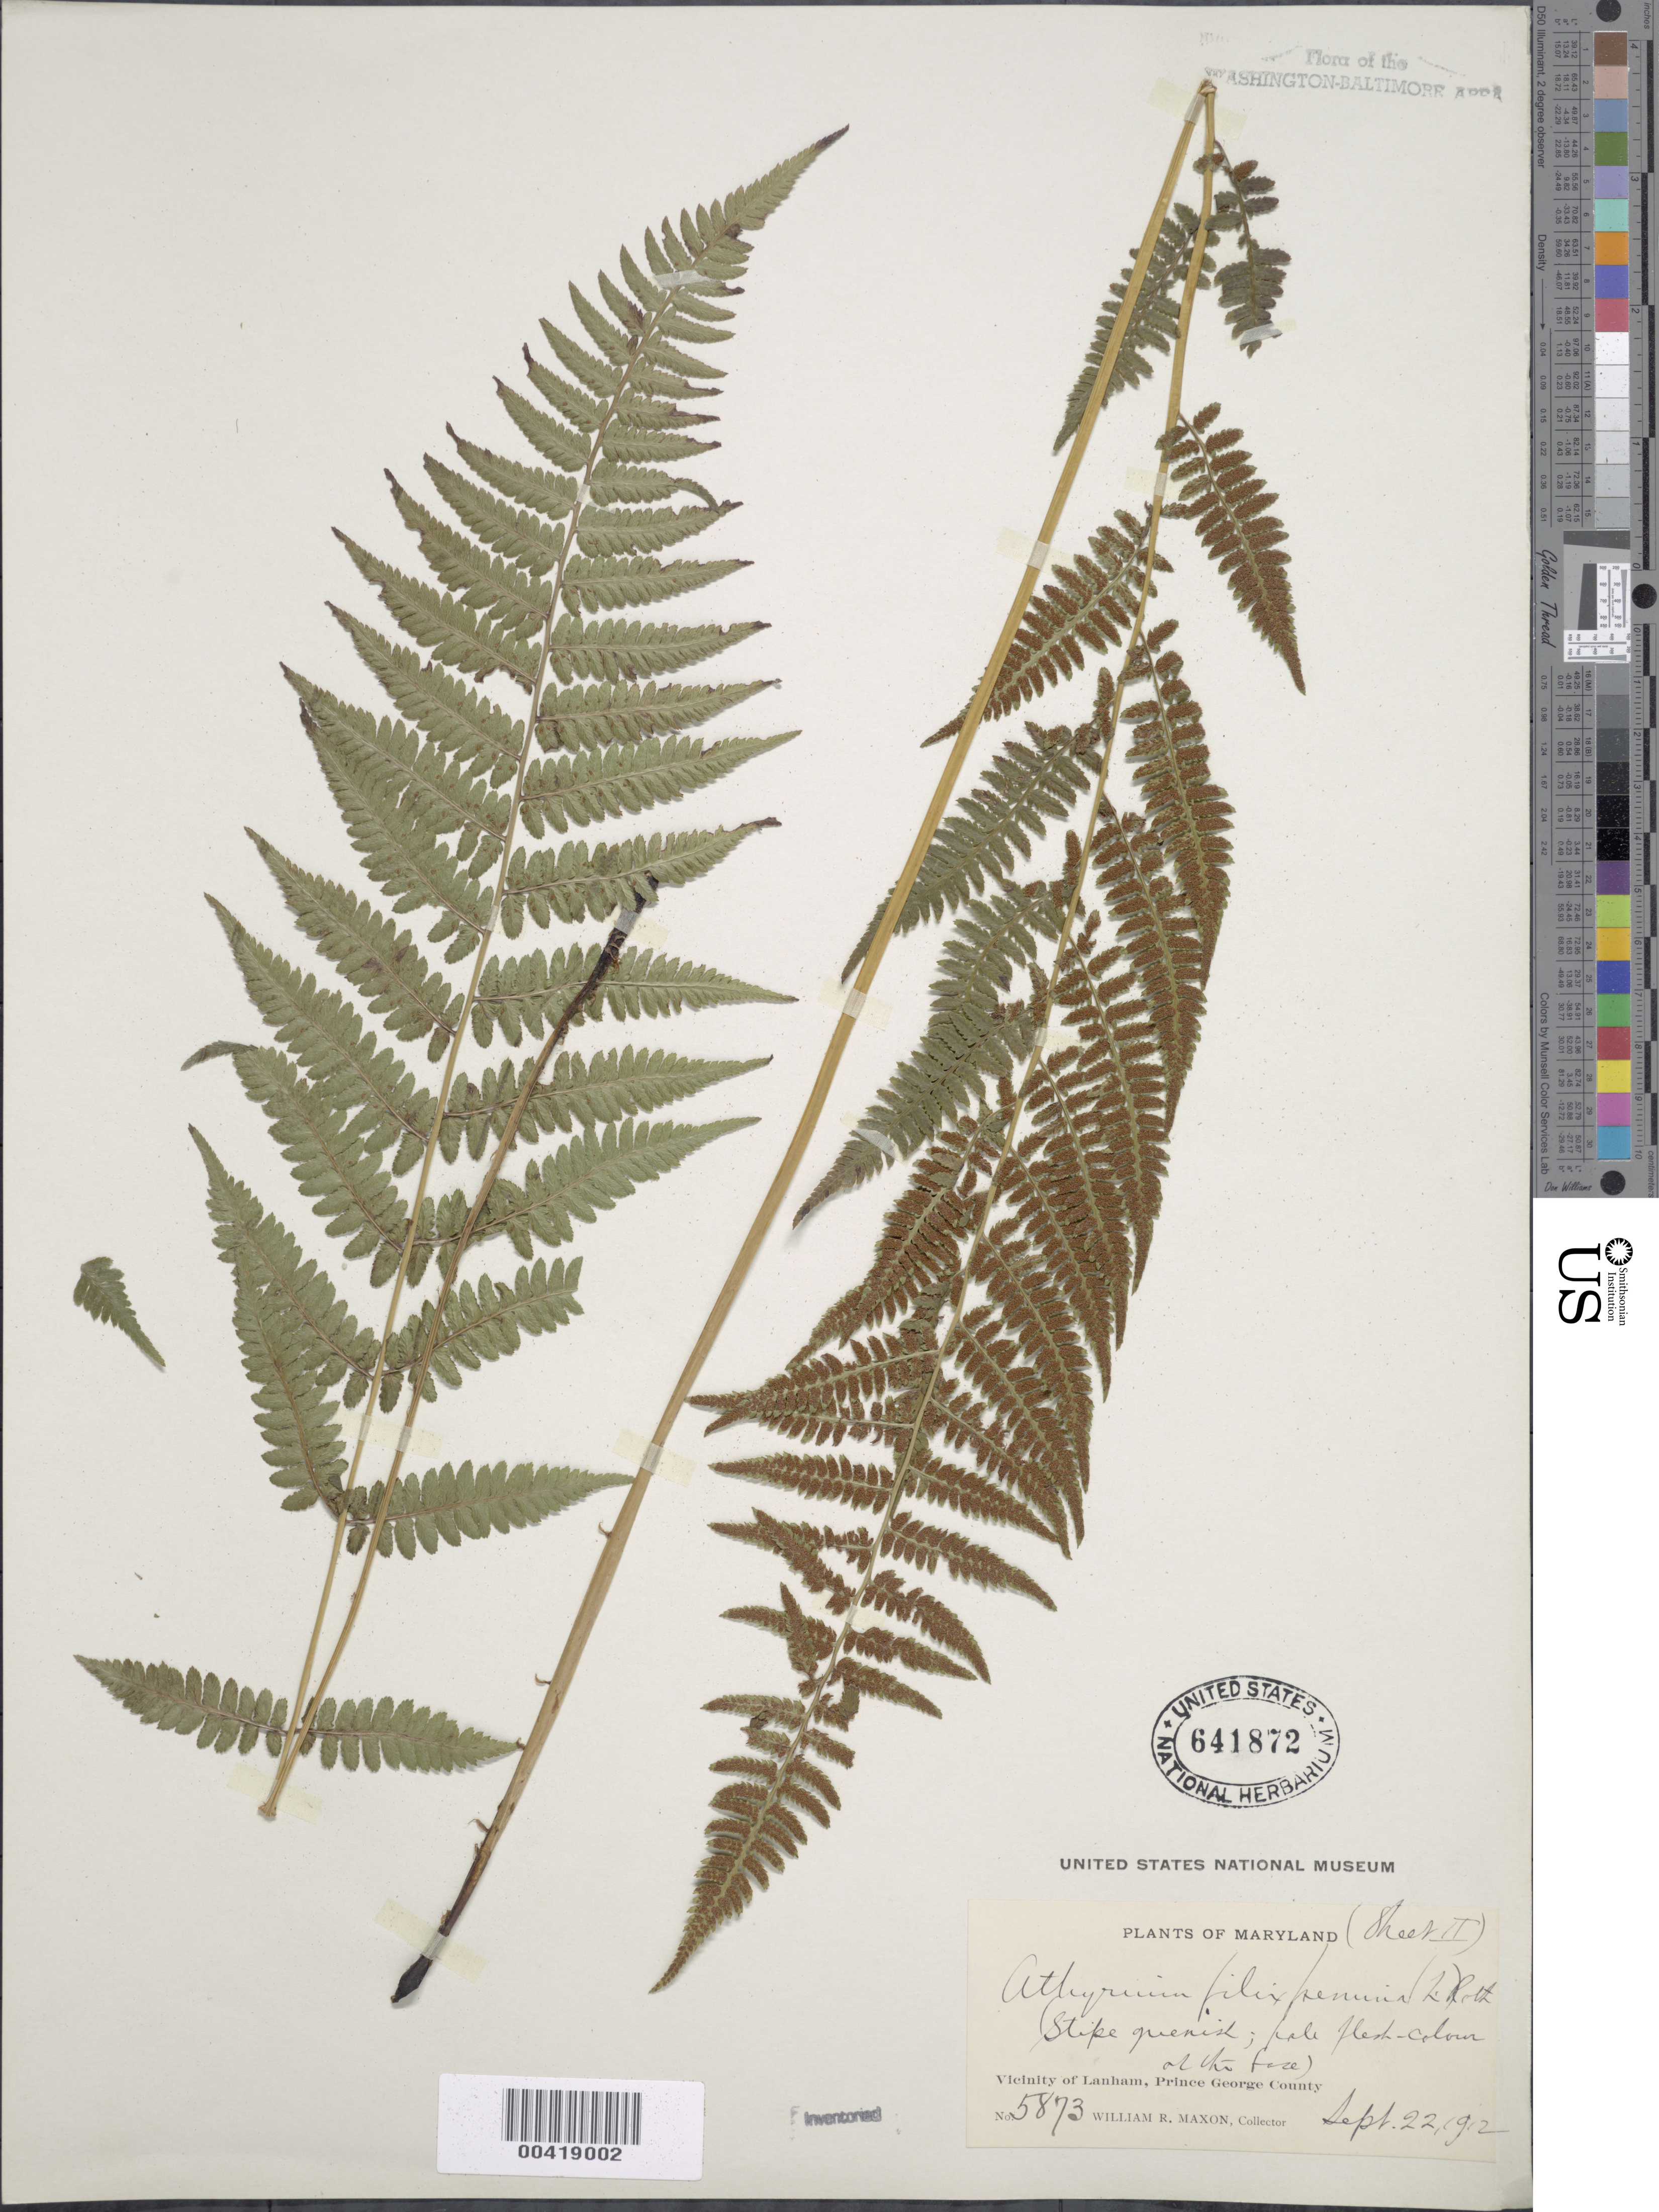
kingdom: Plantae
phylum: Tracheophyta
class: Polypodiopsida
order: Polypodiales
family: Athyriaceae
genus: Athyrium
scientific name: Athyrium filix-femina var. asplenioides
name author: (Michx.) Farw.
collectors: W. R. Maxon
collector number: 5873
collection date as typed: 22 Sep 1912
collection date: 1912-09-22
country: United States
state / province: Maryland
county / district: Prince George's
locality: Lanham vicinity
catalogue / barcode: US 641872